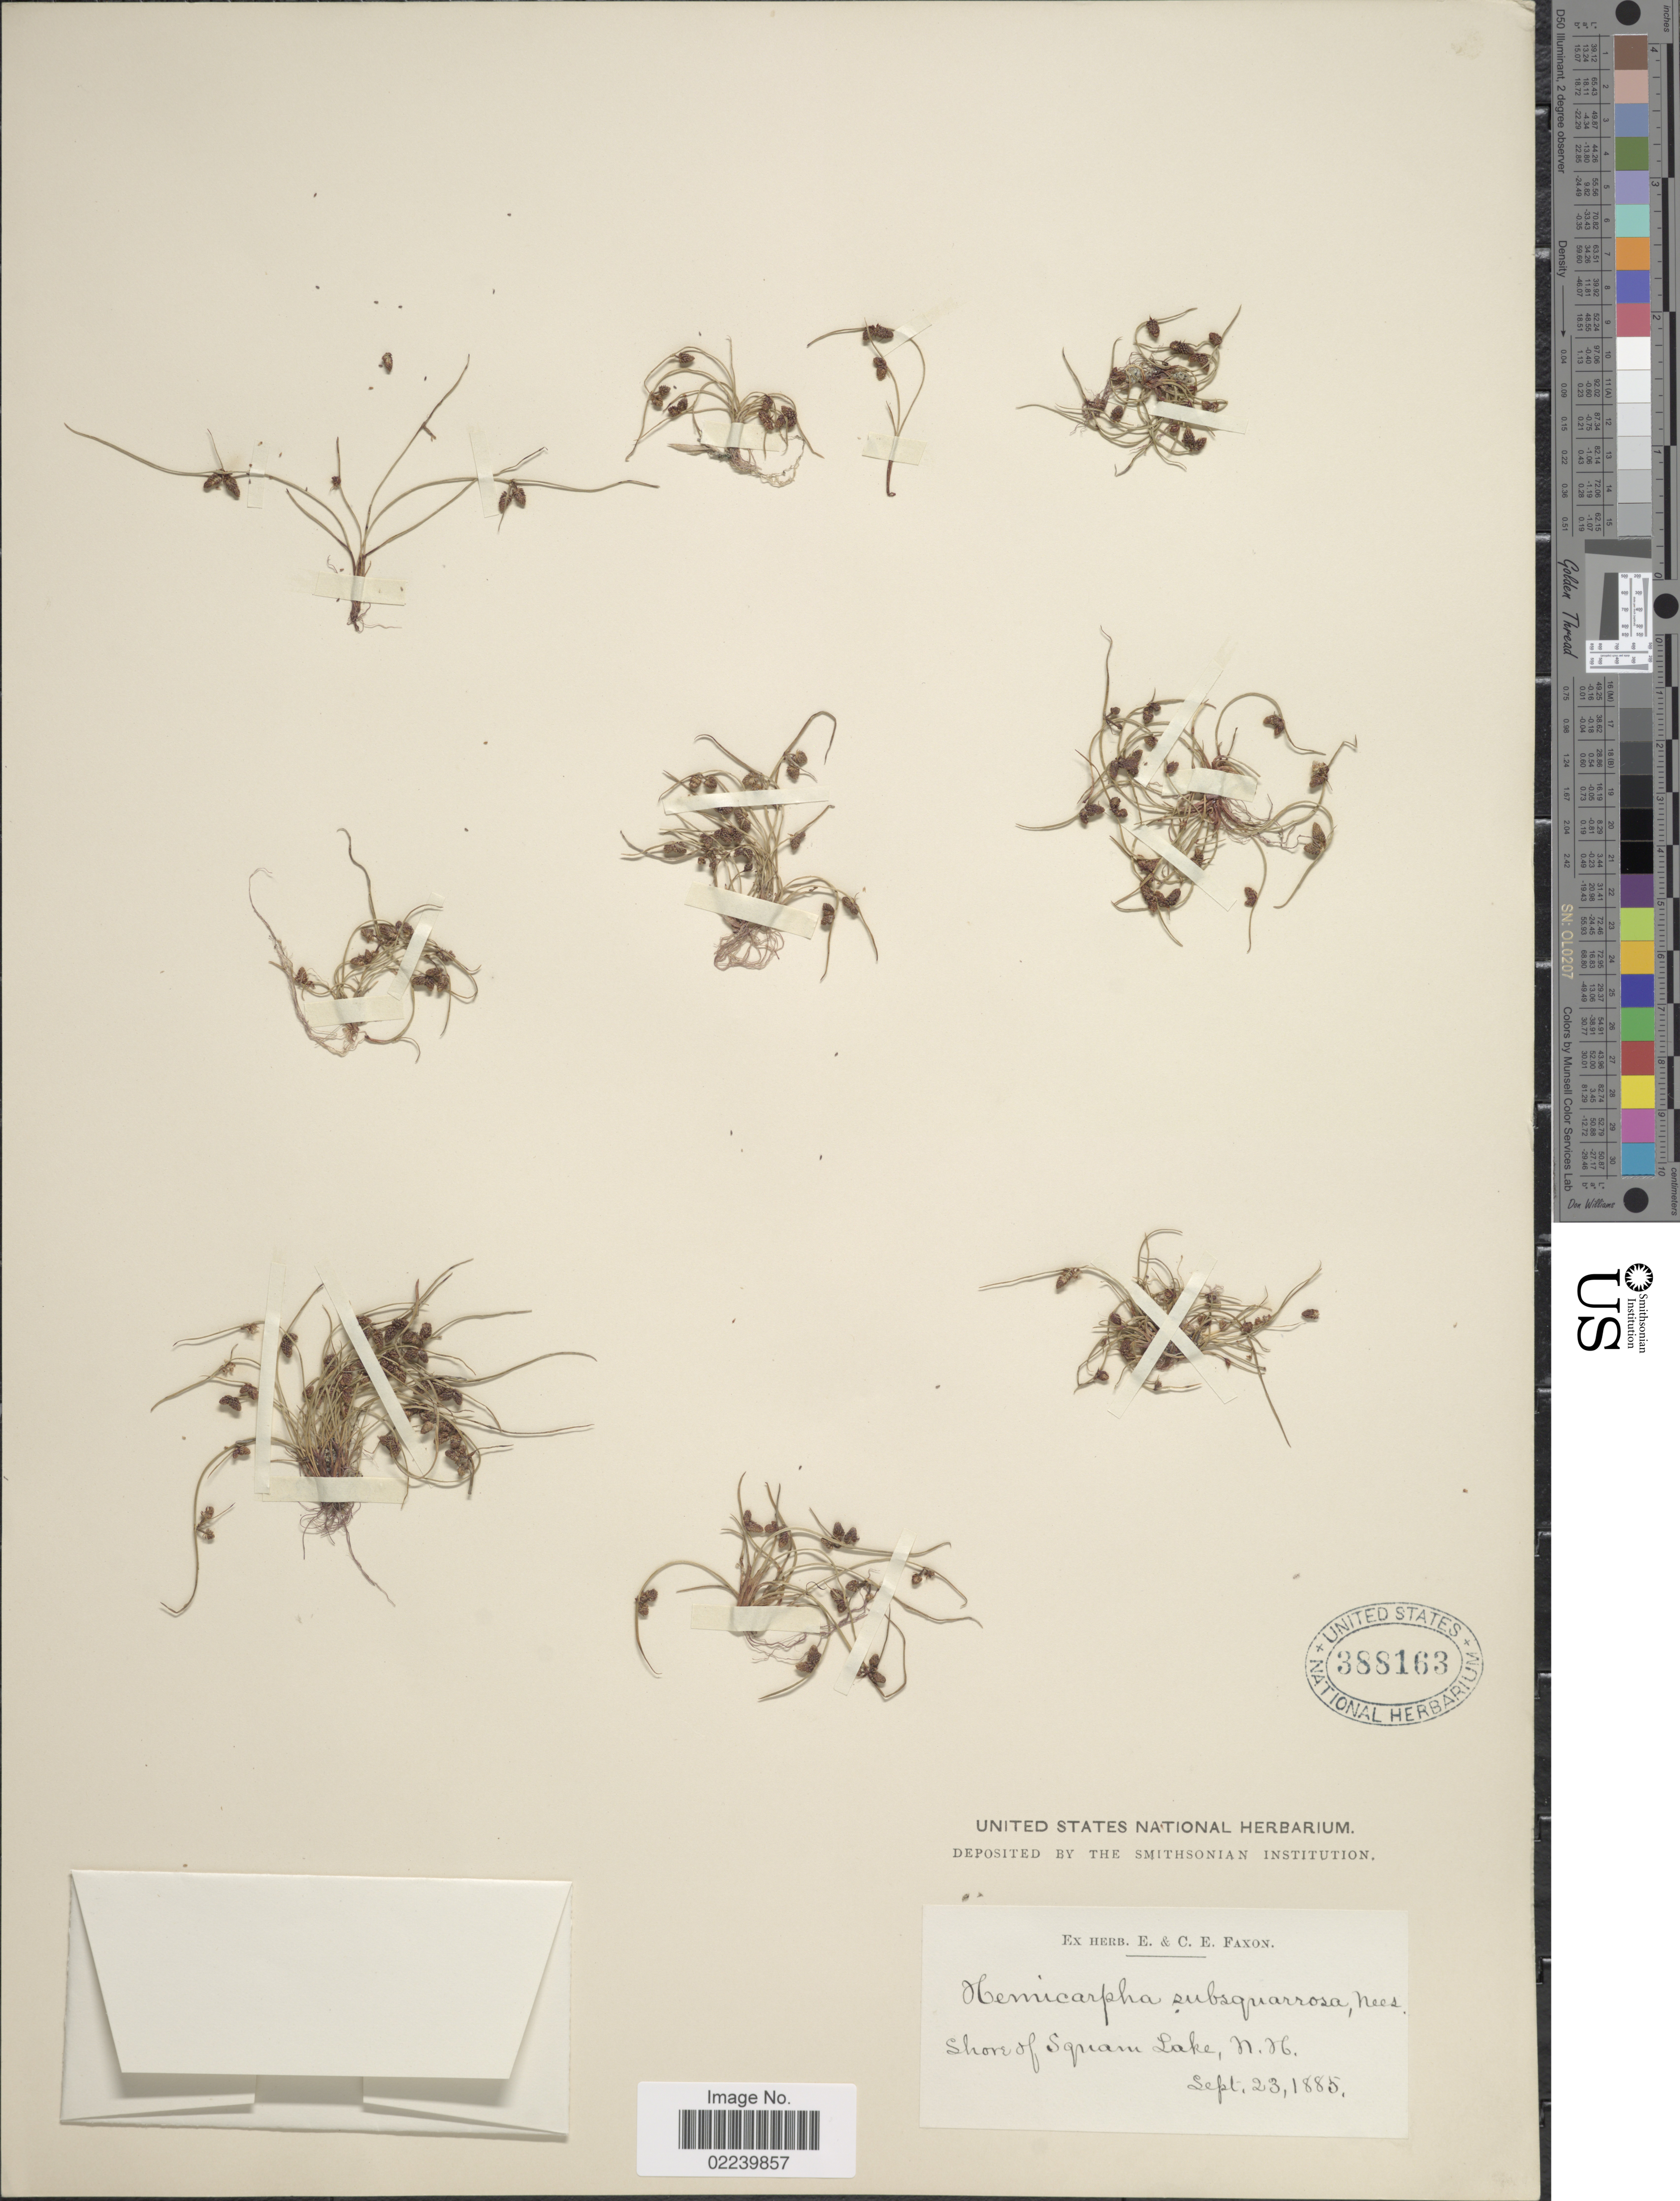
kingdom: Plantae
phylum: Tracheophyta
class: Liliopsida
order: Poales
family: Cyperaceae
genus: Cyperus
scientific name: Cyperus subsquarrosus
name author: (Muhl.) Bauters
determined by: Strong, M. T., (US), Smithsonian Institution - National Museum of Natural History (UNITED STATES)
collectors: ex herb. E. & C.E. Faxon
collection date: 1885-09-23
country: United States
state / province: New Hampshire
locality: Shore of Squam Lake, N. H.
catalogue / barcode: US 388163